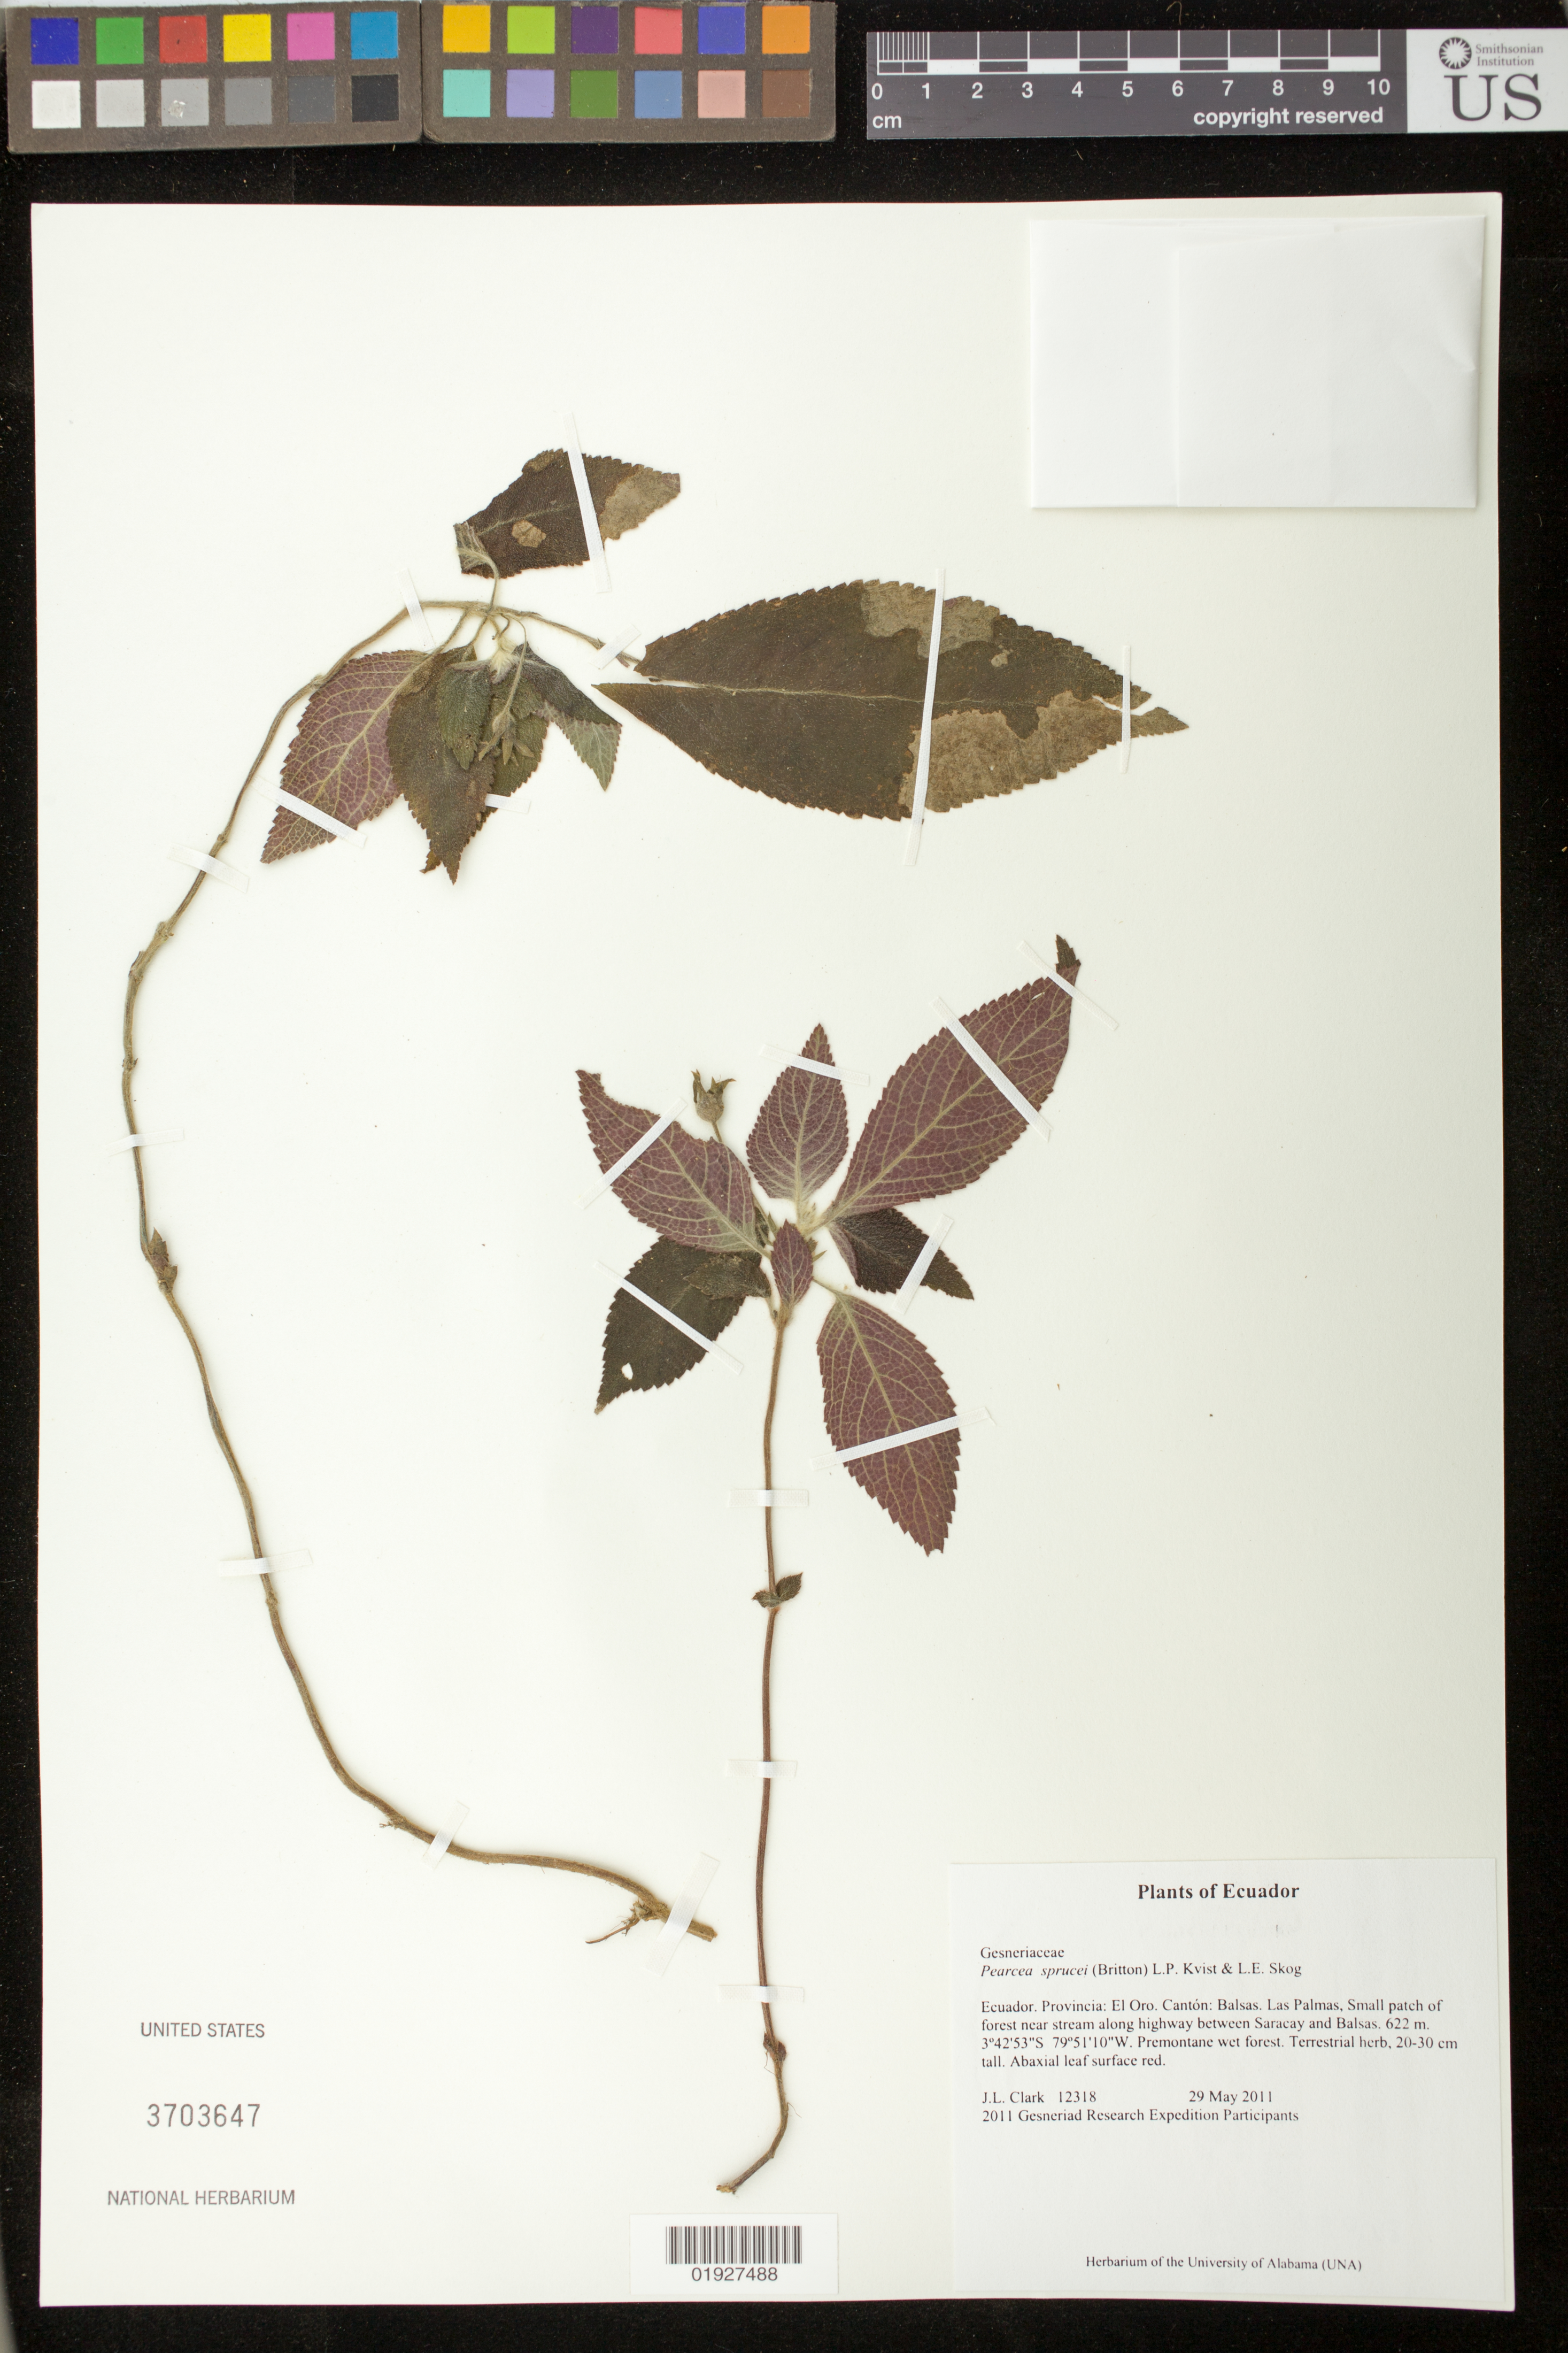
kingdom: Plantae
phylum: Tracheophyta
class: Magnoliopsida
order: Lamiales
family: Gesneriaceae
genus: Pearcea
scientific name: Pearcea sprucei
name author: (Britton) L.P. Kvist & L.E. Skog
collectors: J. L. Clark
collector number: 12318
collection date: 2011-05-29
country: Ecuador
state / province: El Oro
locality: Canton: Balsas. Las Palmas. Small patch of forest near stream along highway between Saracay and Balsas.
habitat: Premontane wet forest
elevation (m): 622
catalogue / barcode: US 3703647